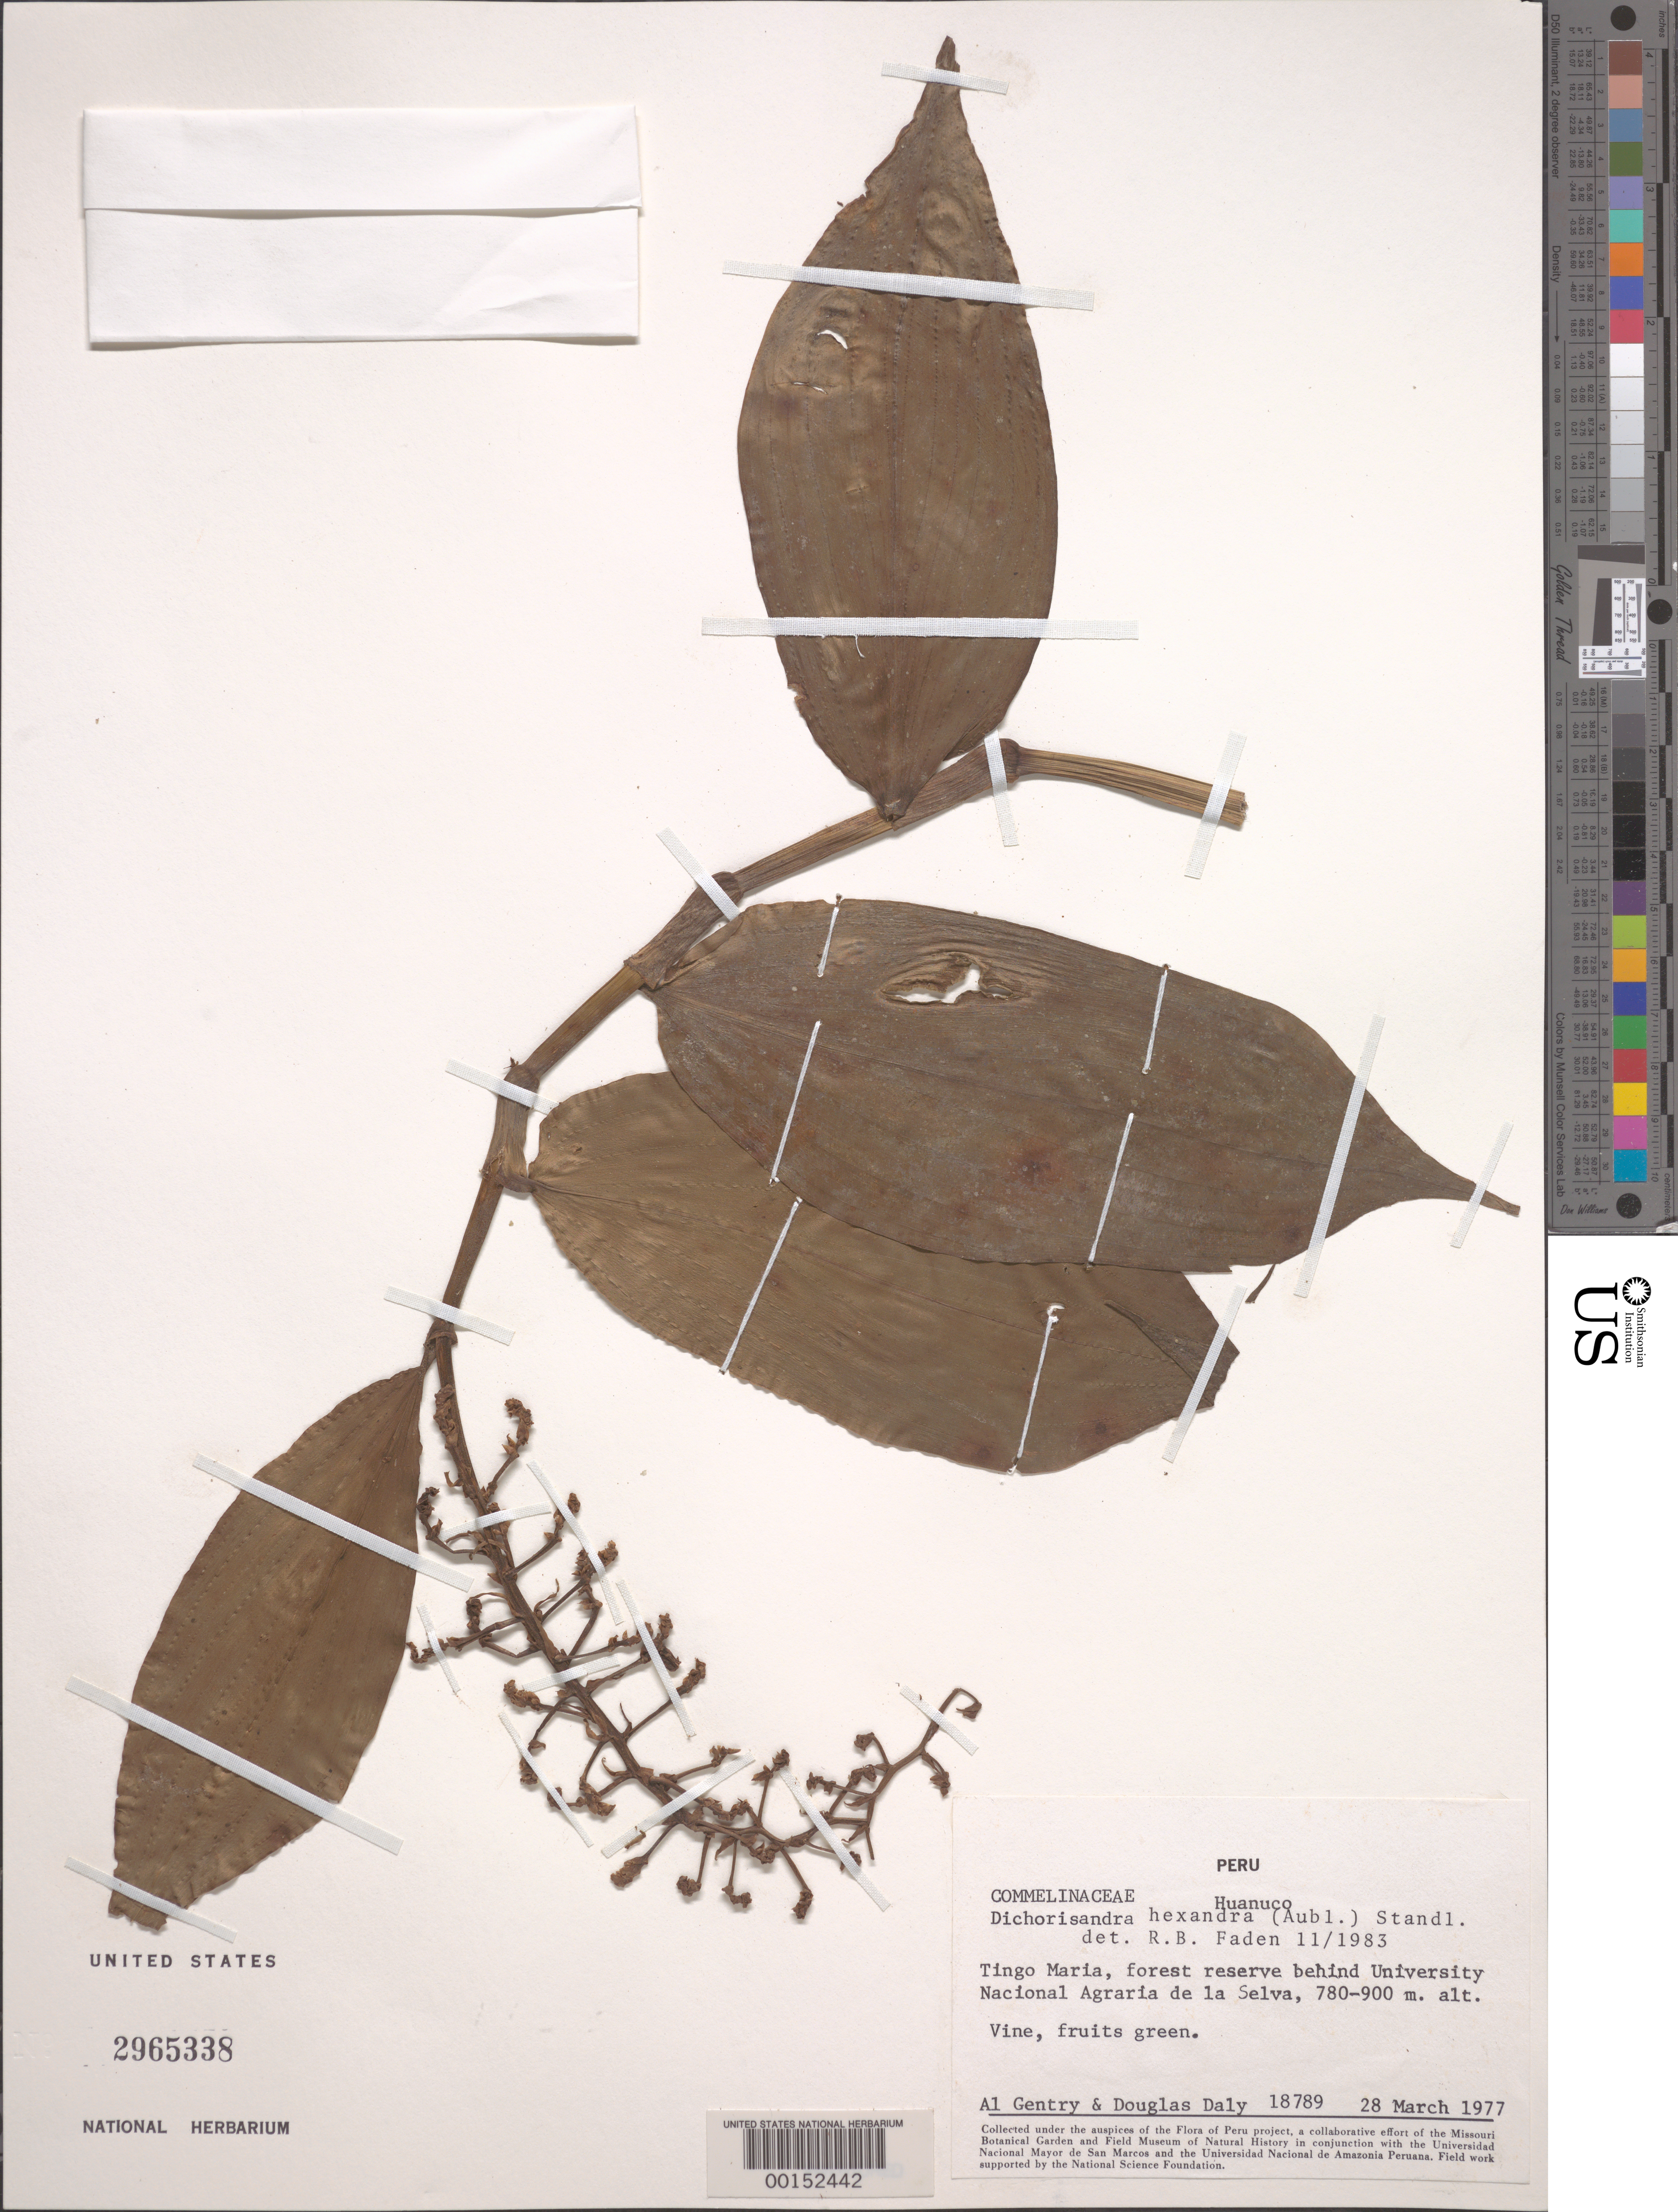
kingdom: Plantae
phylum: Tracheophyta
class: Liliopsida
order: Commelinales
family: Commelinaceae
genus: Dichorisandra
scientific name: Dichorisandra hexandra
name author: (Aubl.) Standl.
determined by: Faden, Robert B., (US), Smithsonian Institution - National Museum of Natural History (UNITED STATES)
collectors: A. H. Gentry & D. C. Daly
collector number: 18789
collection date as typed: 28 Mar 1977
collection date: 1977-03-28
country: Peru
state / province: Huánuco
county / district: Leoncio Prado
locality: Tingo María, behind Universidad Nacional Agraria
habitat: Forest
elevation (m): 780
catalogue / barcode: US 2965338